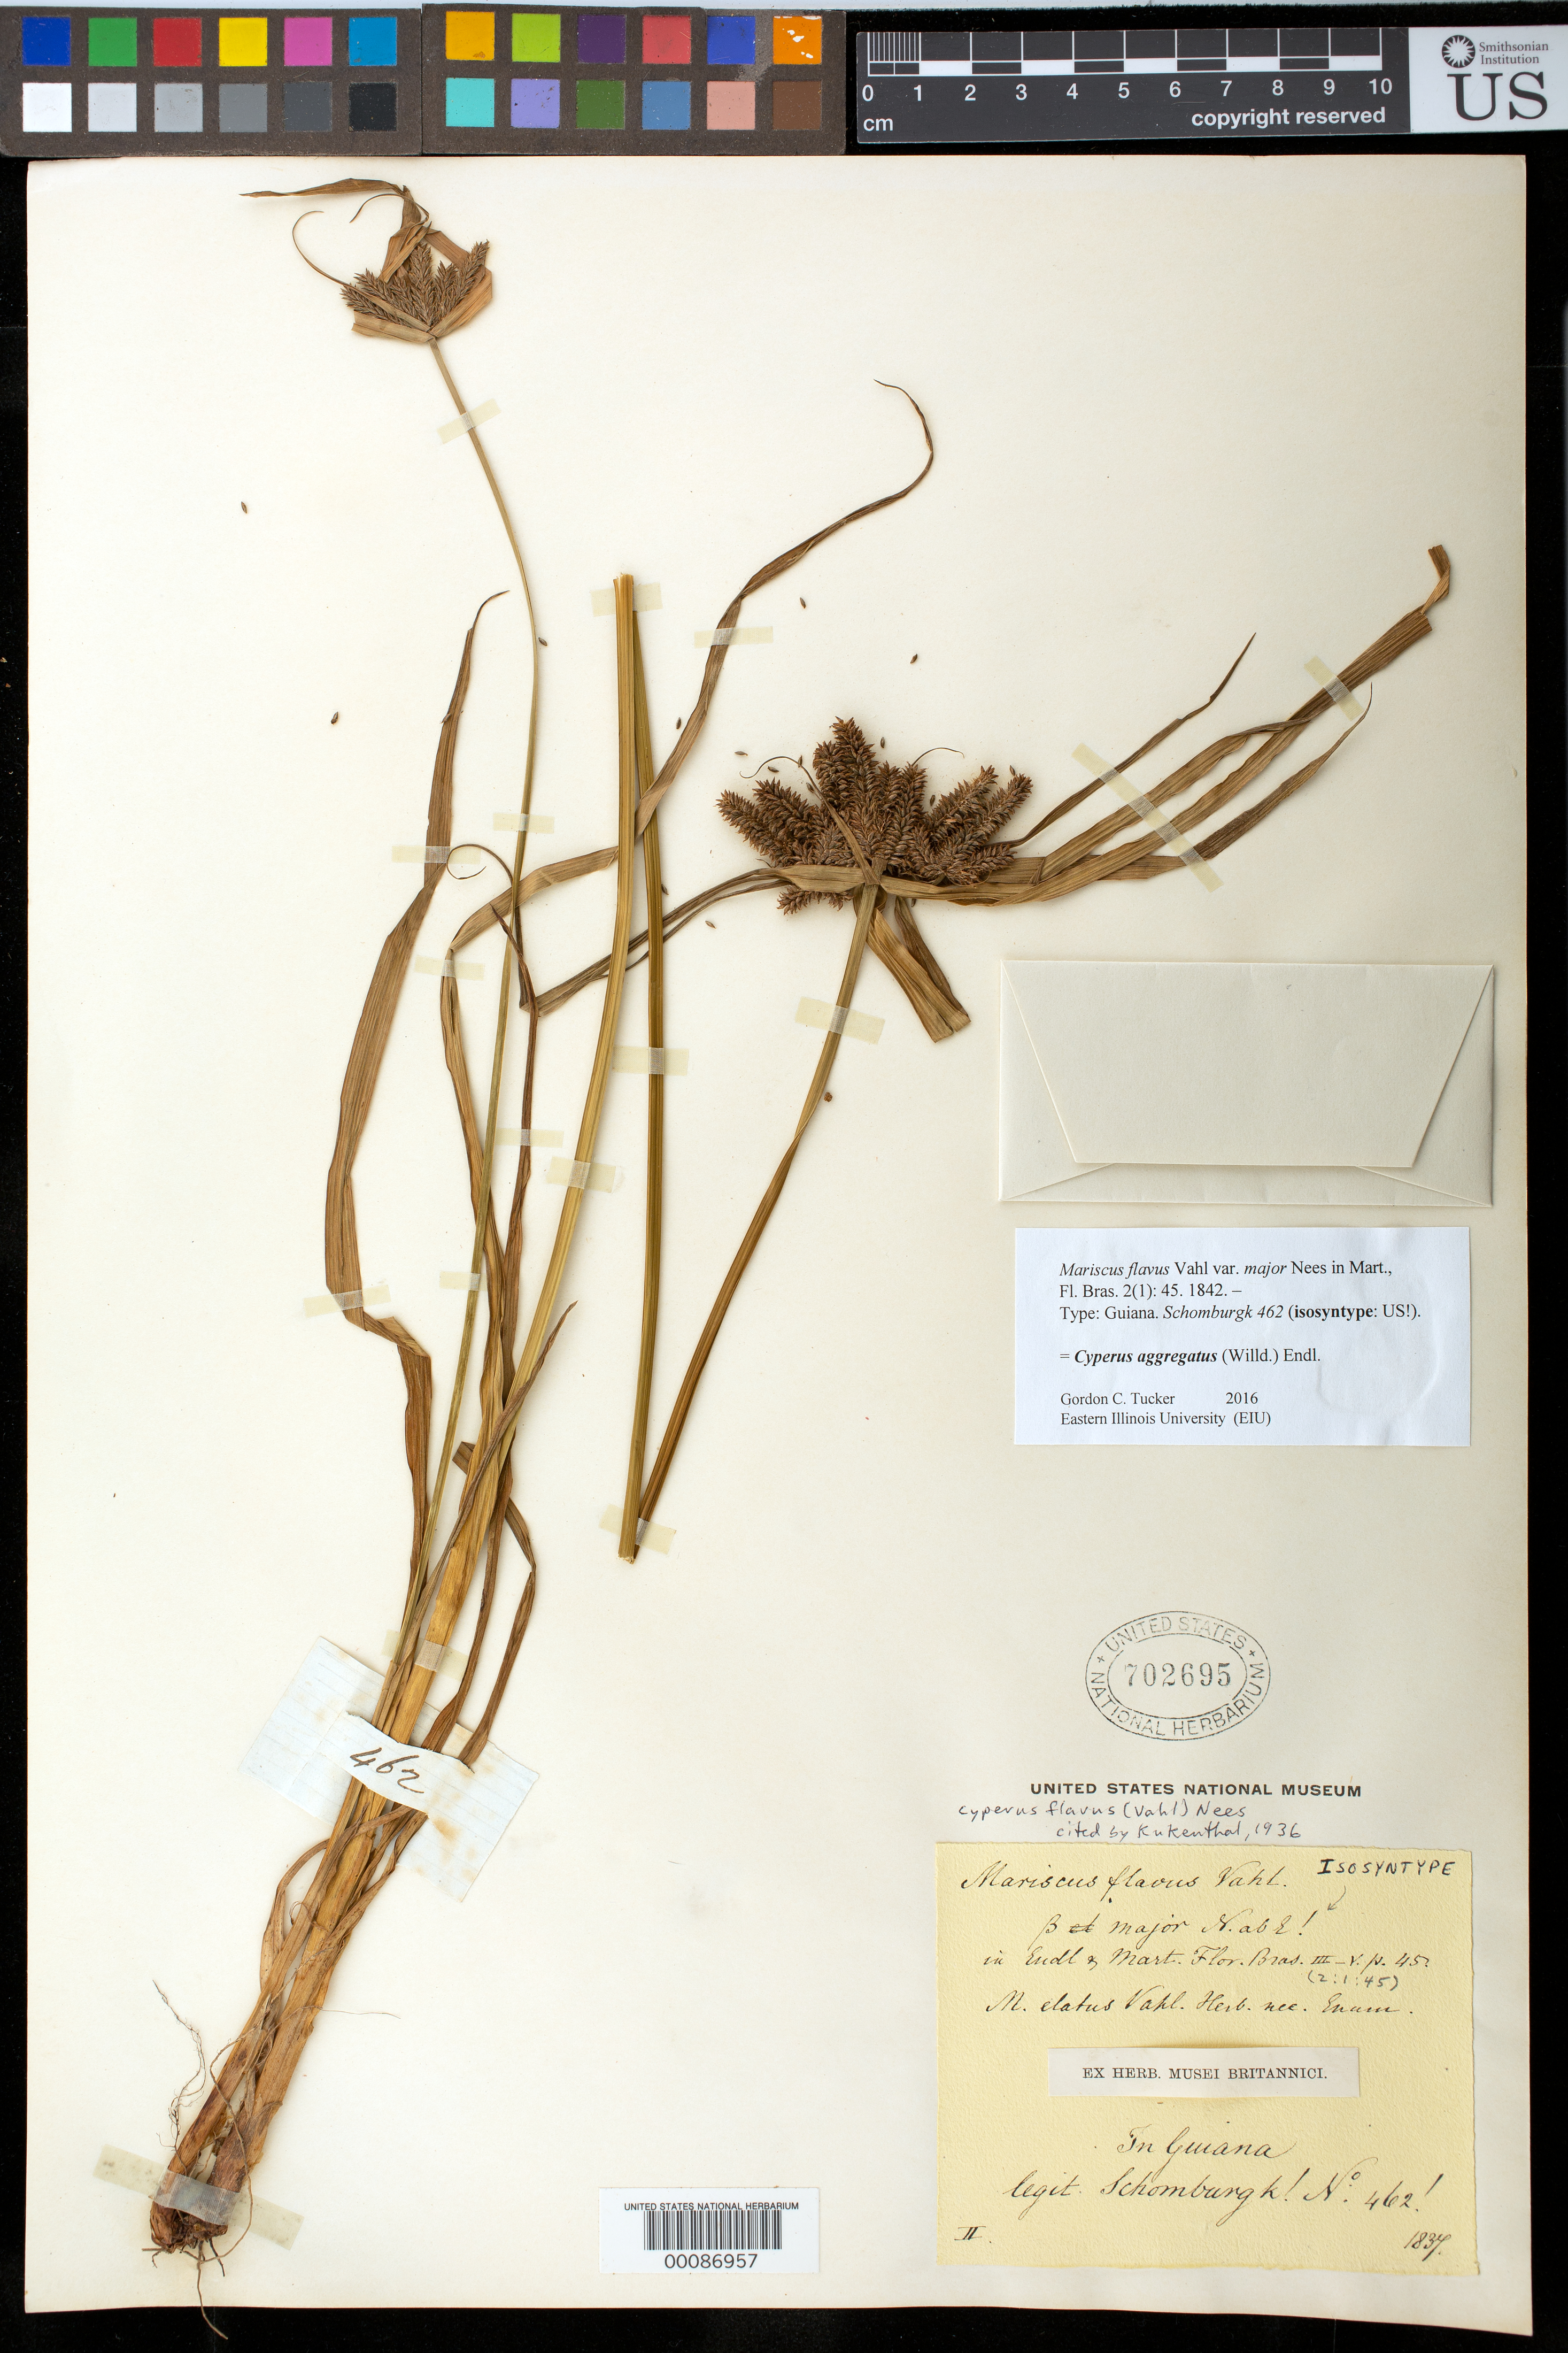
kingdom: Plantae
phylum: Tracheophyta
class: Liliopsida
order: Poales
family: Cyperaceae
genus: Mariscus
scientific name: Mariscus flavus var. major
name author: Nees in Mart.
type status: Isosyntype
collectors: R. H. Schomburgk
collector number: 462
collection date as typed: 1834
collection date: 1834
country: Guyana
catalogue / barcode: US 702695